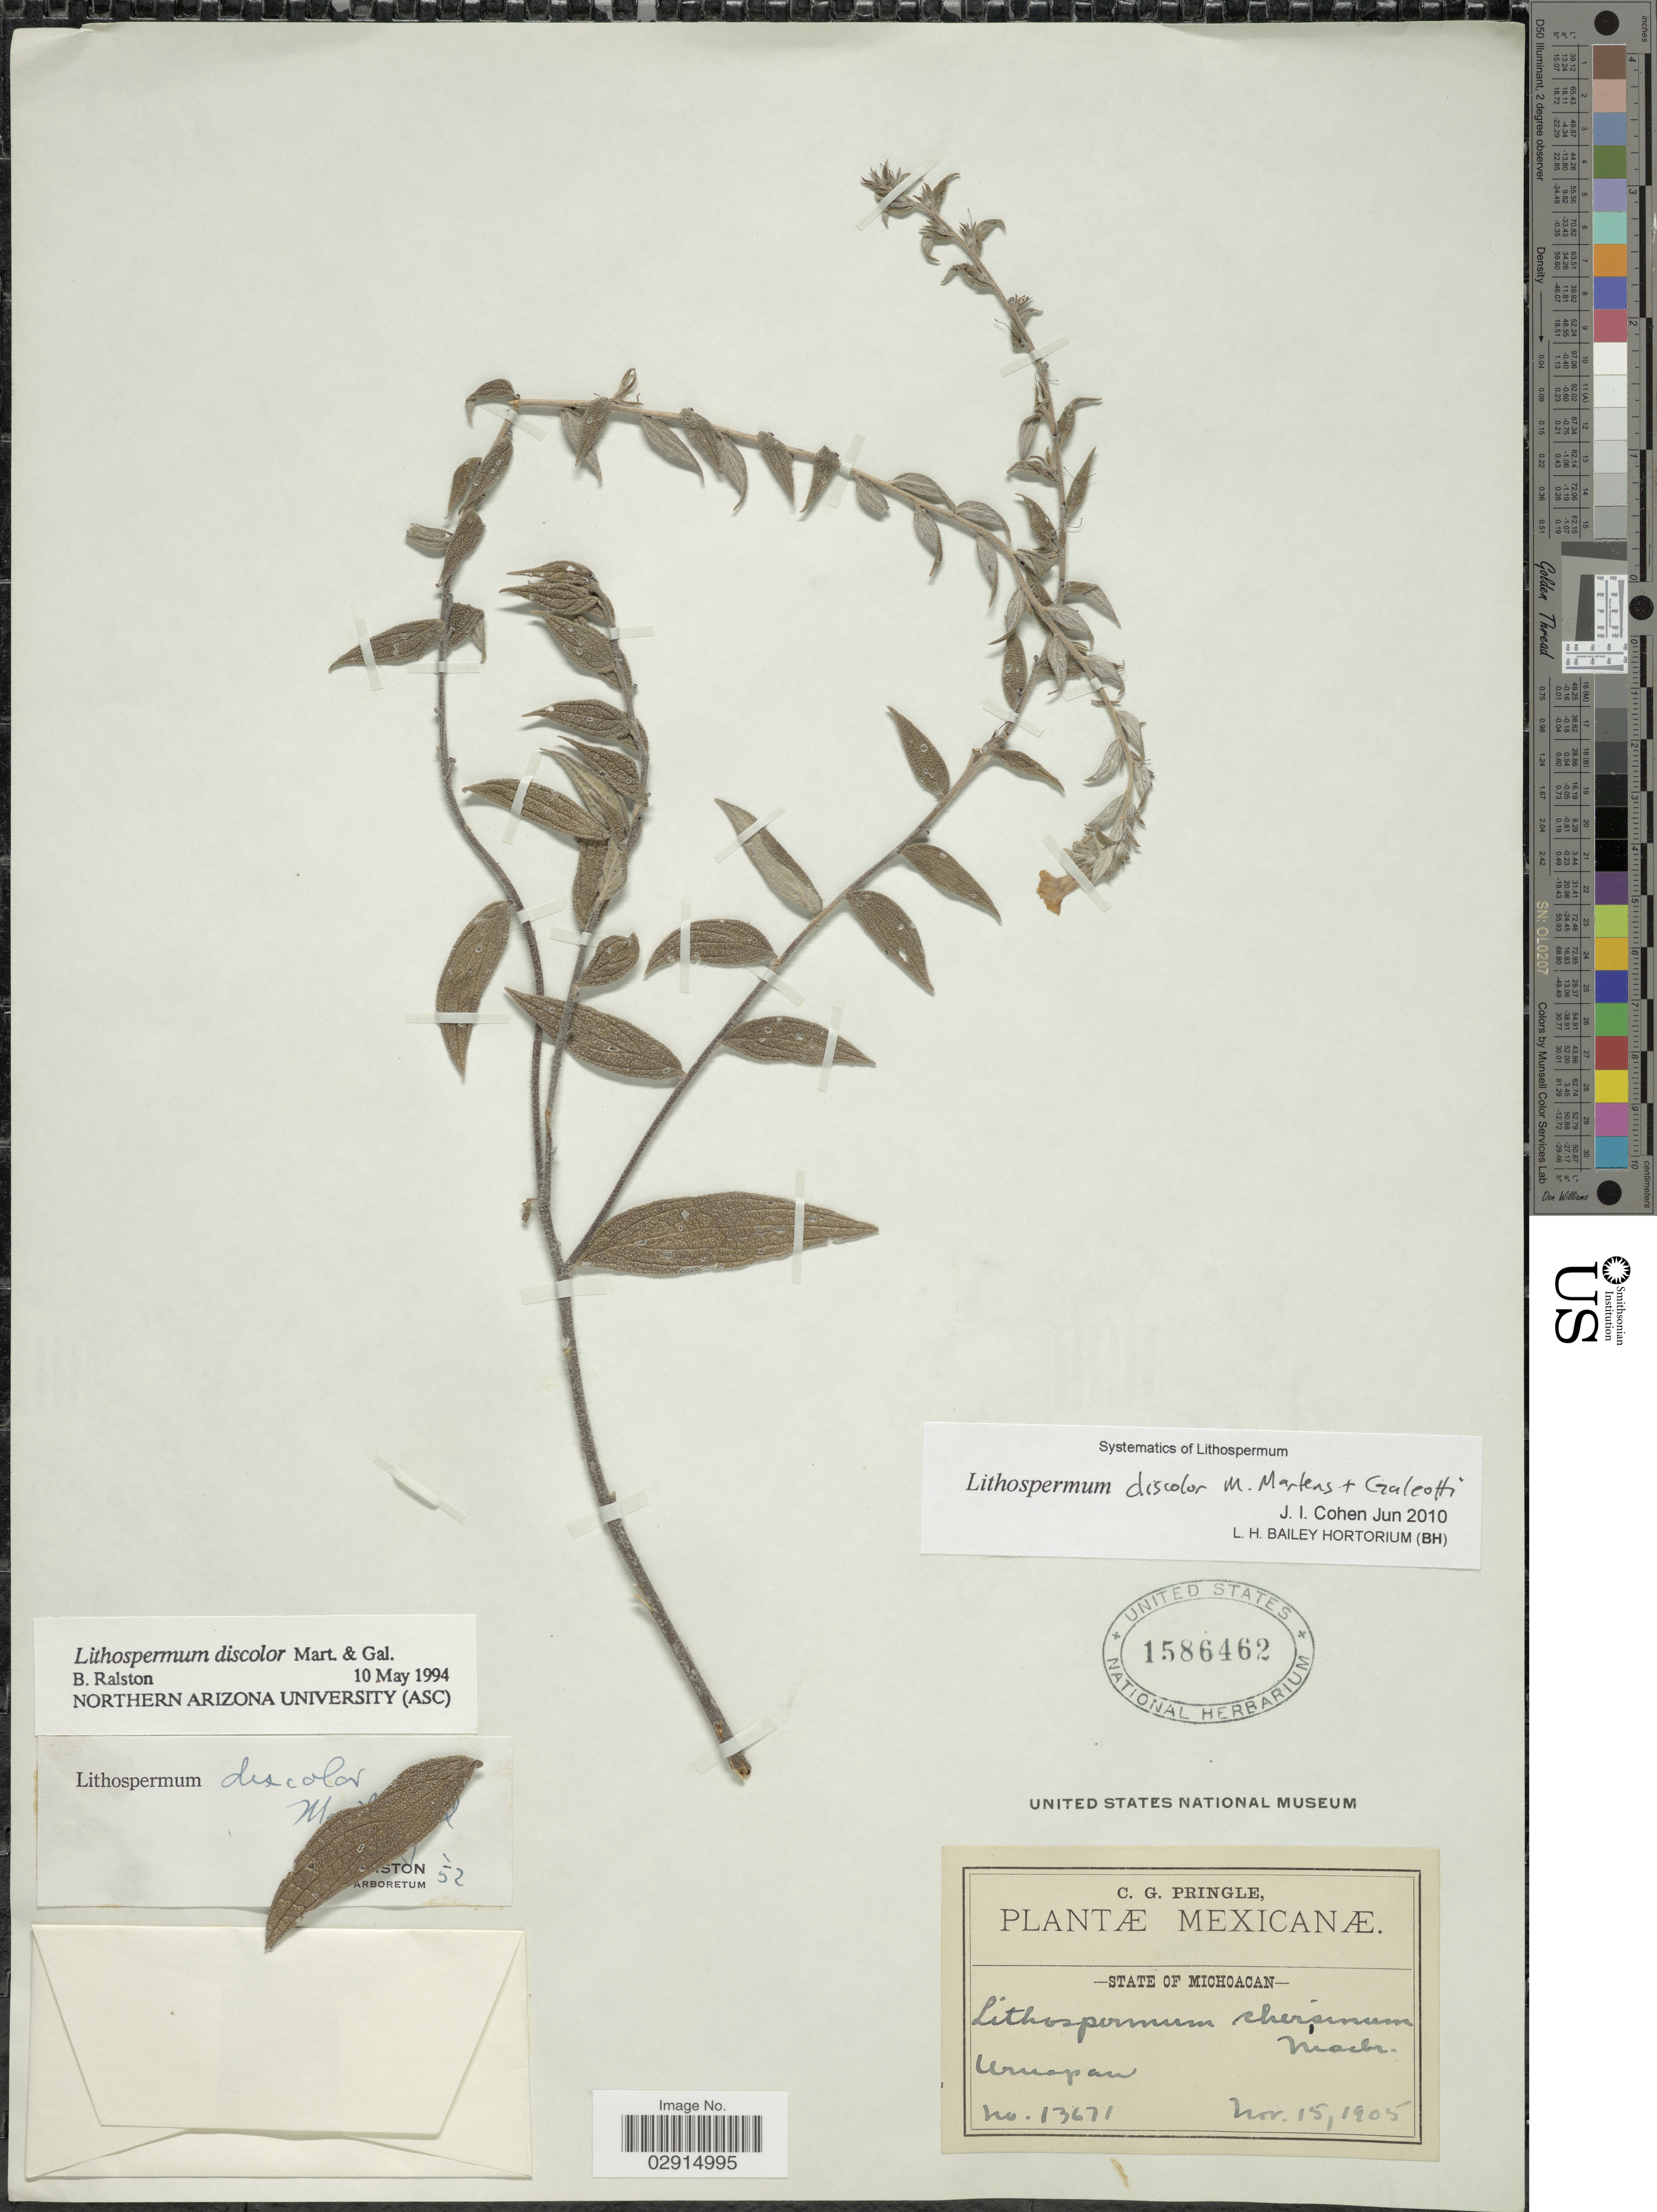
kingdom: Plantae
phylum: Tracheophyta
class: Magnoliopsida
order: Boraginales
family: Boraginaceae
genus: Lithospermum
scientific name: Lithospermum discolor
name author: M. Martens & Galeotti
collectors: C. G. Pringle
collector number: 13671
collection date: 1905-11-15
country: Mexico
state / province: Michoacán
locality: Uruapan. State of Michoacan. Mexico.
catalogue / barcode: US 1586462